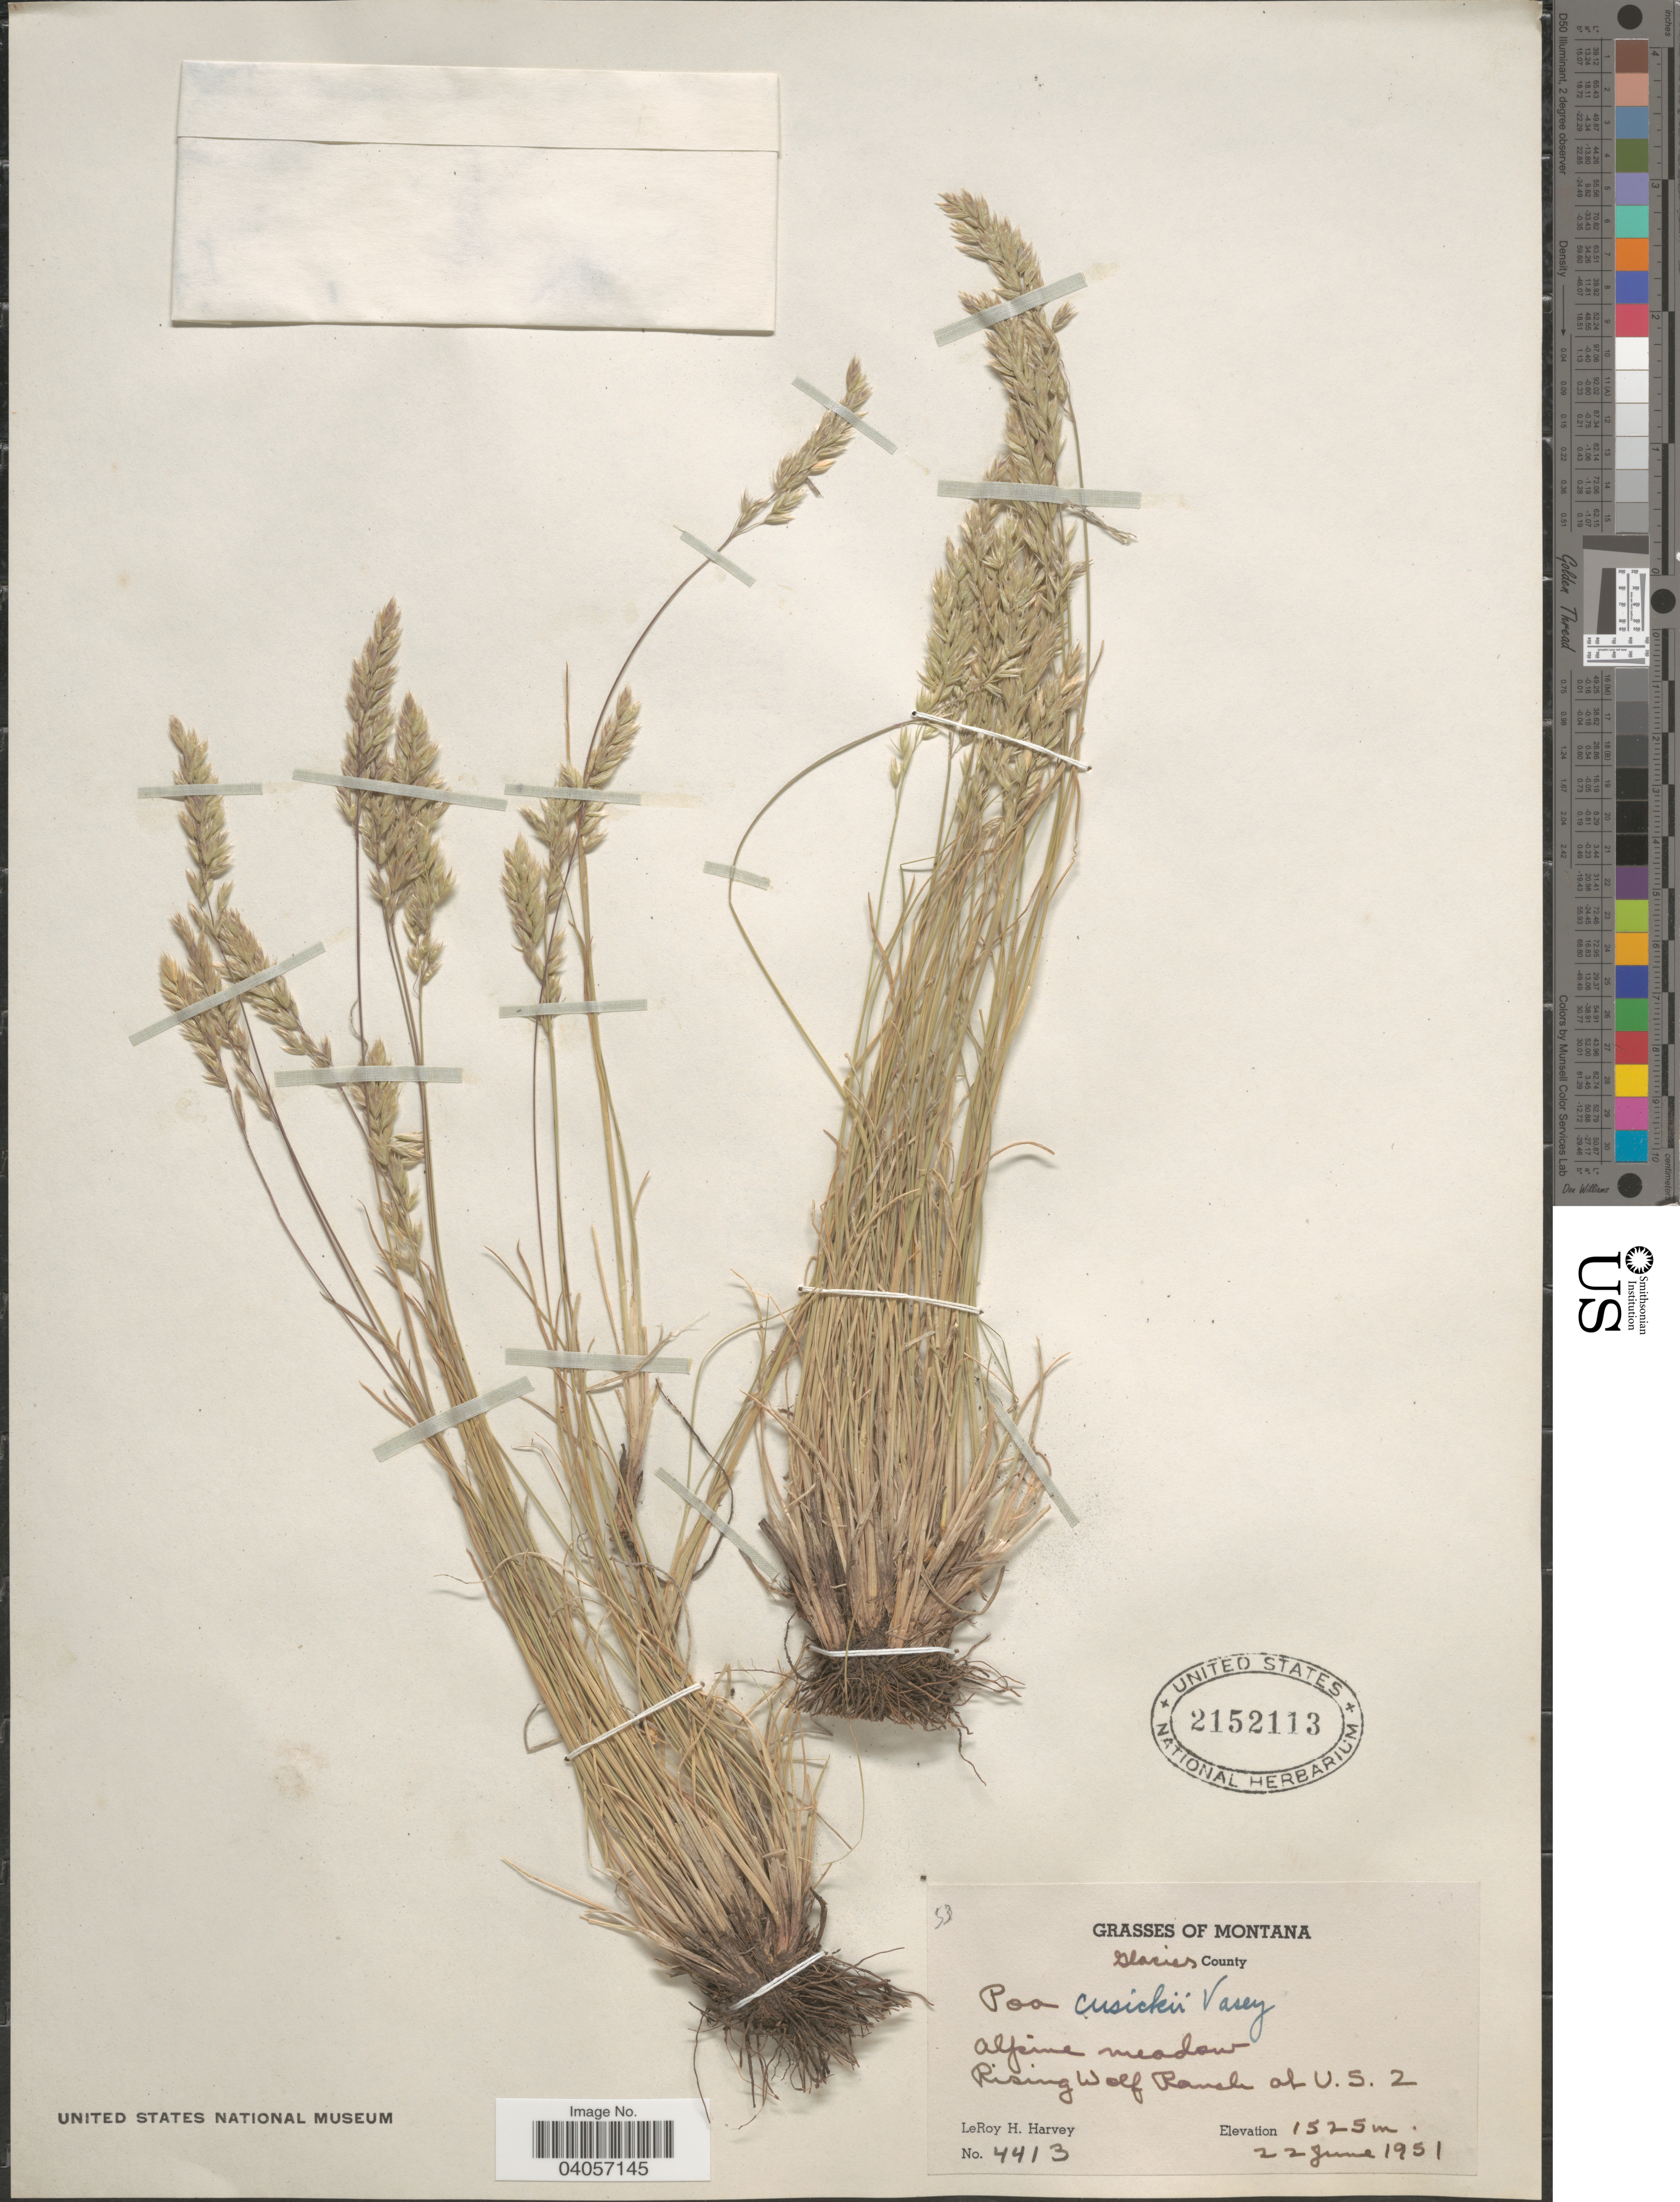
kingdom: Plantae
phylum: Tracheophyta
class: Liliopsida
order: Poales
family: Poaceae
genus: Poa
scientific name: Poa cusickii subsp. pallida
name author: Soreng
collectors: L. H. Harvey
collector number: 4413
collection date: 1951-06-22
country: United States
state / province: Montana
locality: Glacier County. Alpine meadow. Rising Wolf Ranch at U.S. 2.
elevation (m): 1525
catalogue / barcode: US 2152113